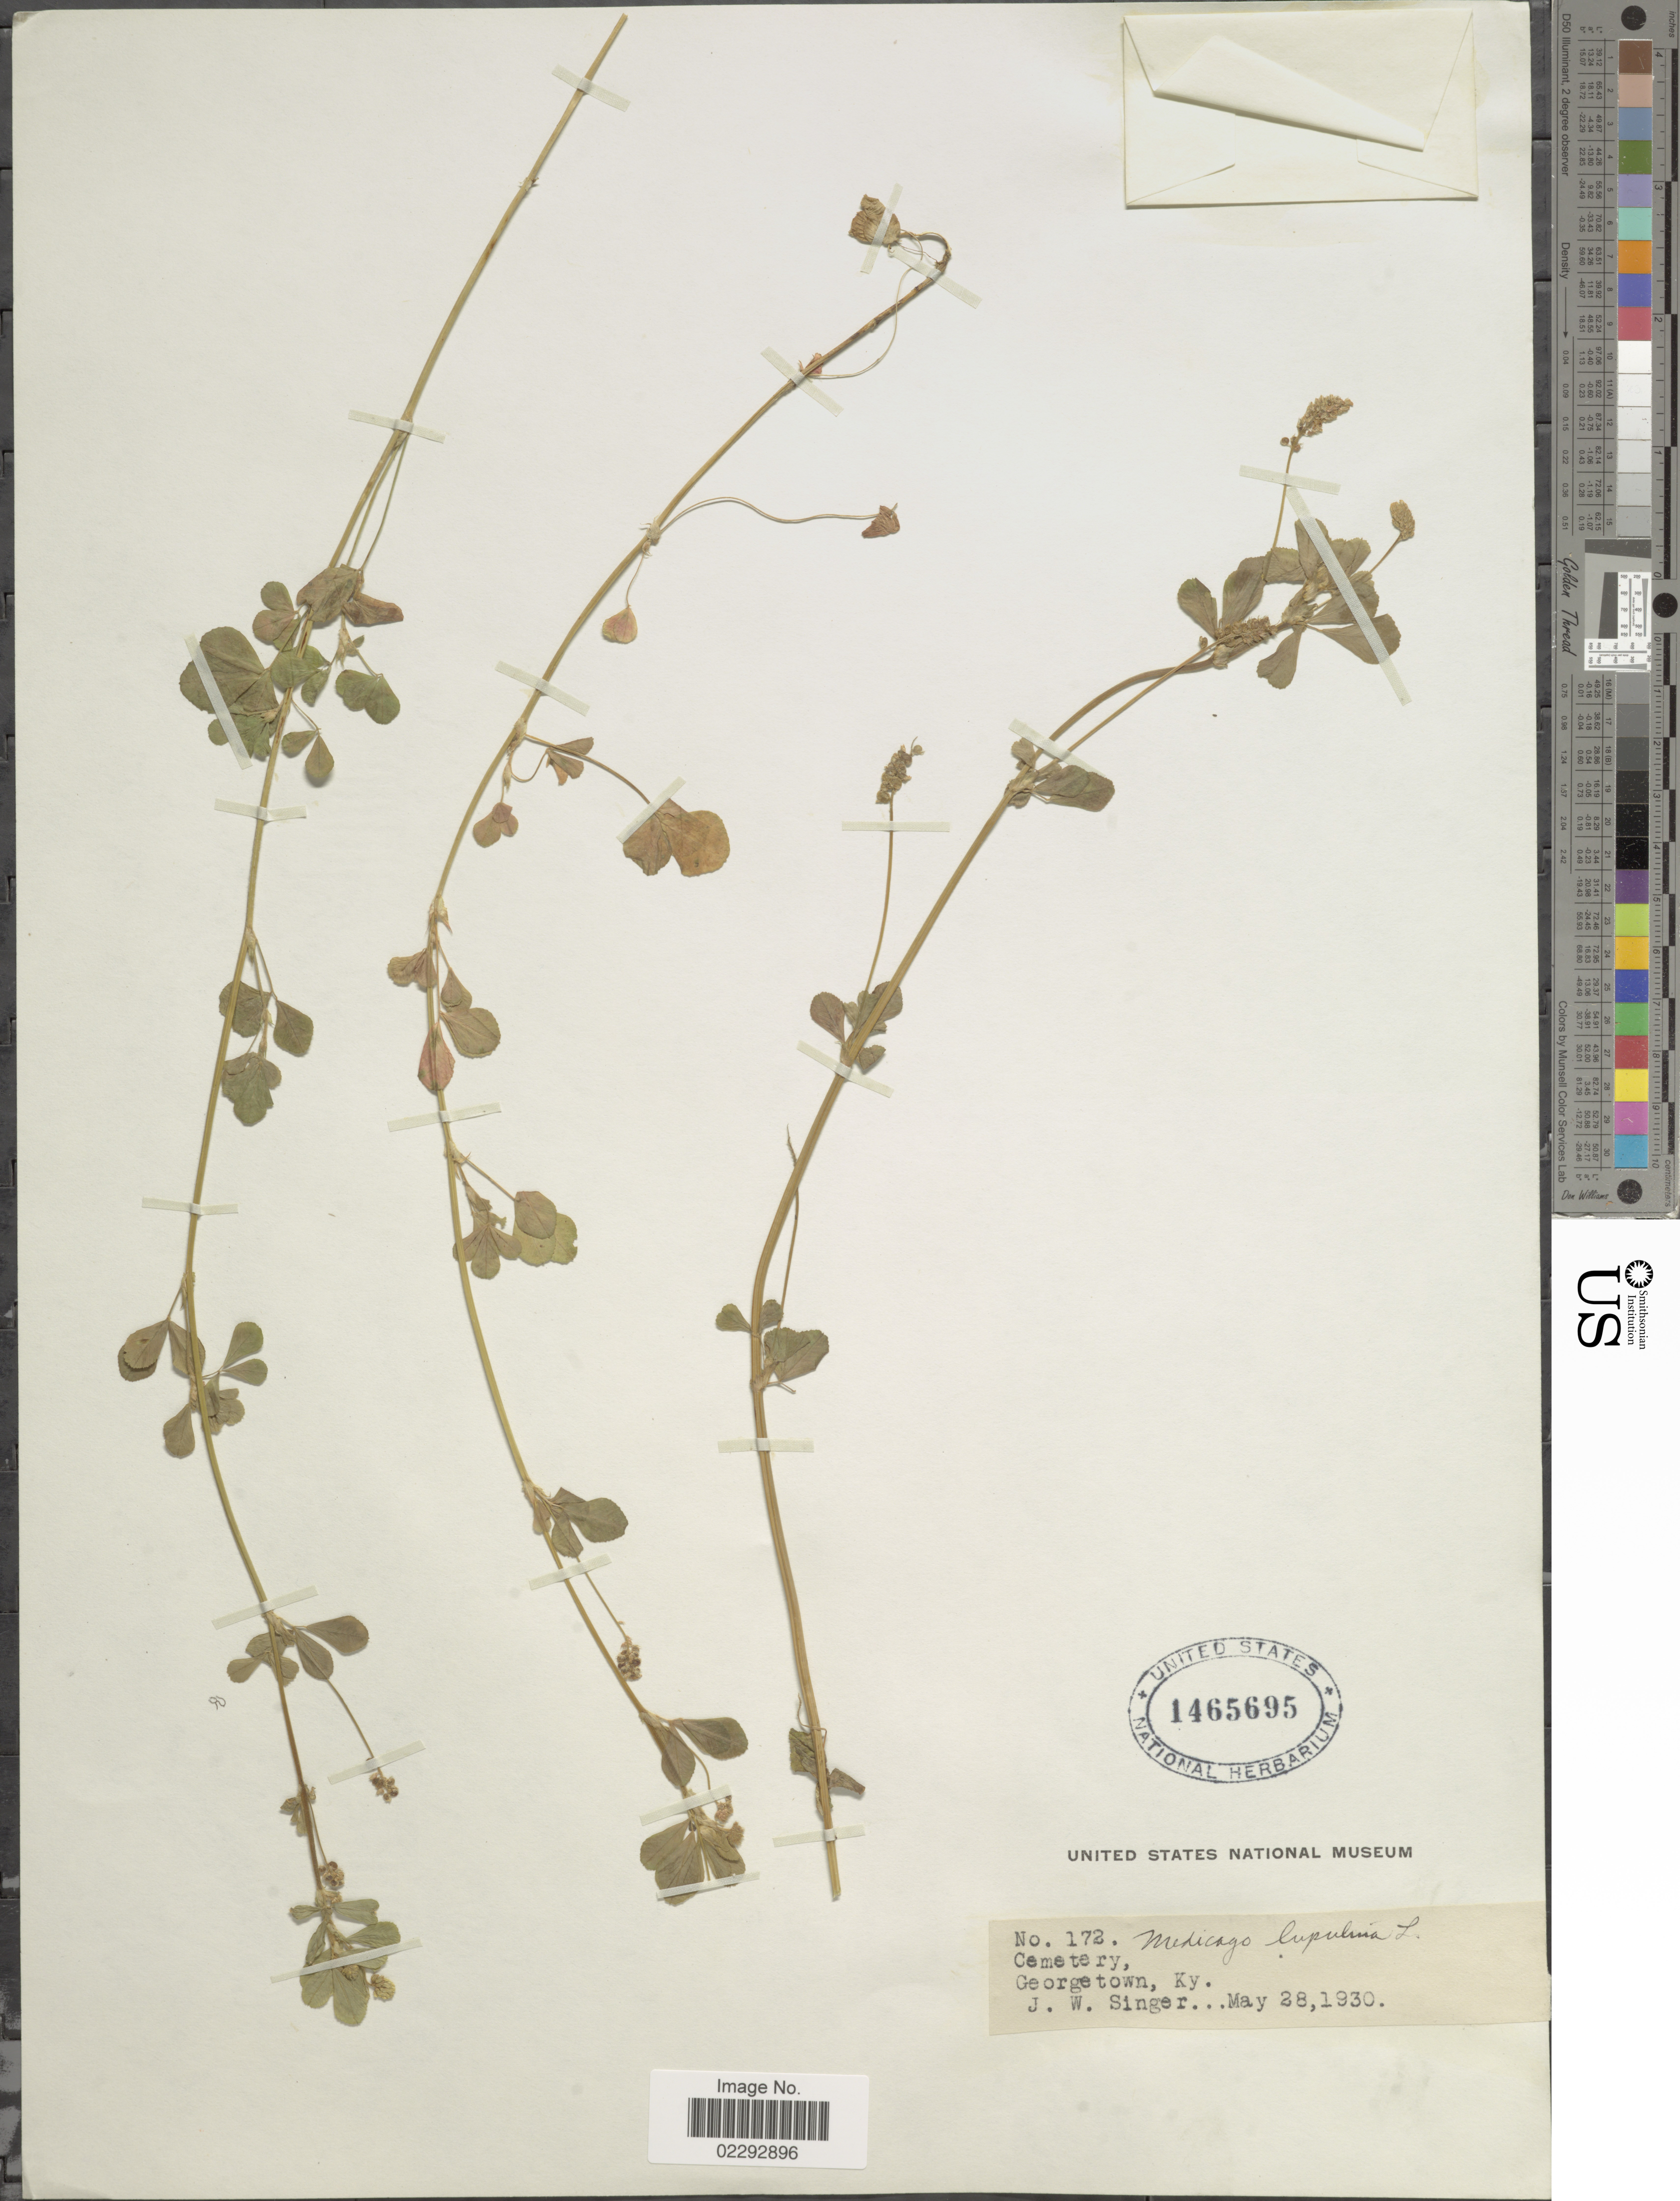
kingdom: Plantae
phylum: Tracheophyta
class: Magnoliopsida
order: Fabales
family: Fabaceae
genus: Medicago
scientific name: Medicago lupulina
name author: L.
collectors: J. EW. Singer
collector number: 172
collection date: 1930-05-28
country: United States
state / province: Kentucky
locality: Cemetery, Georgetown , Ky.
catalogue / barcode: US 1465695